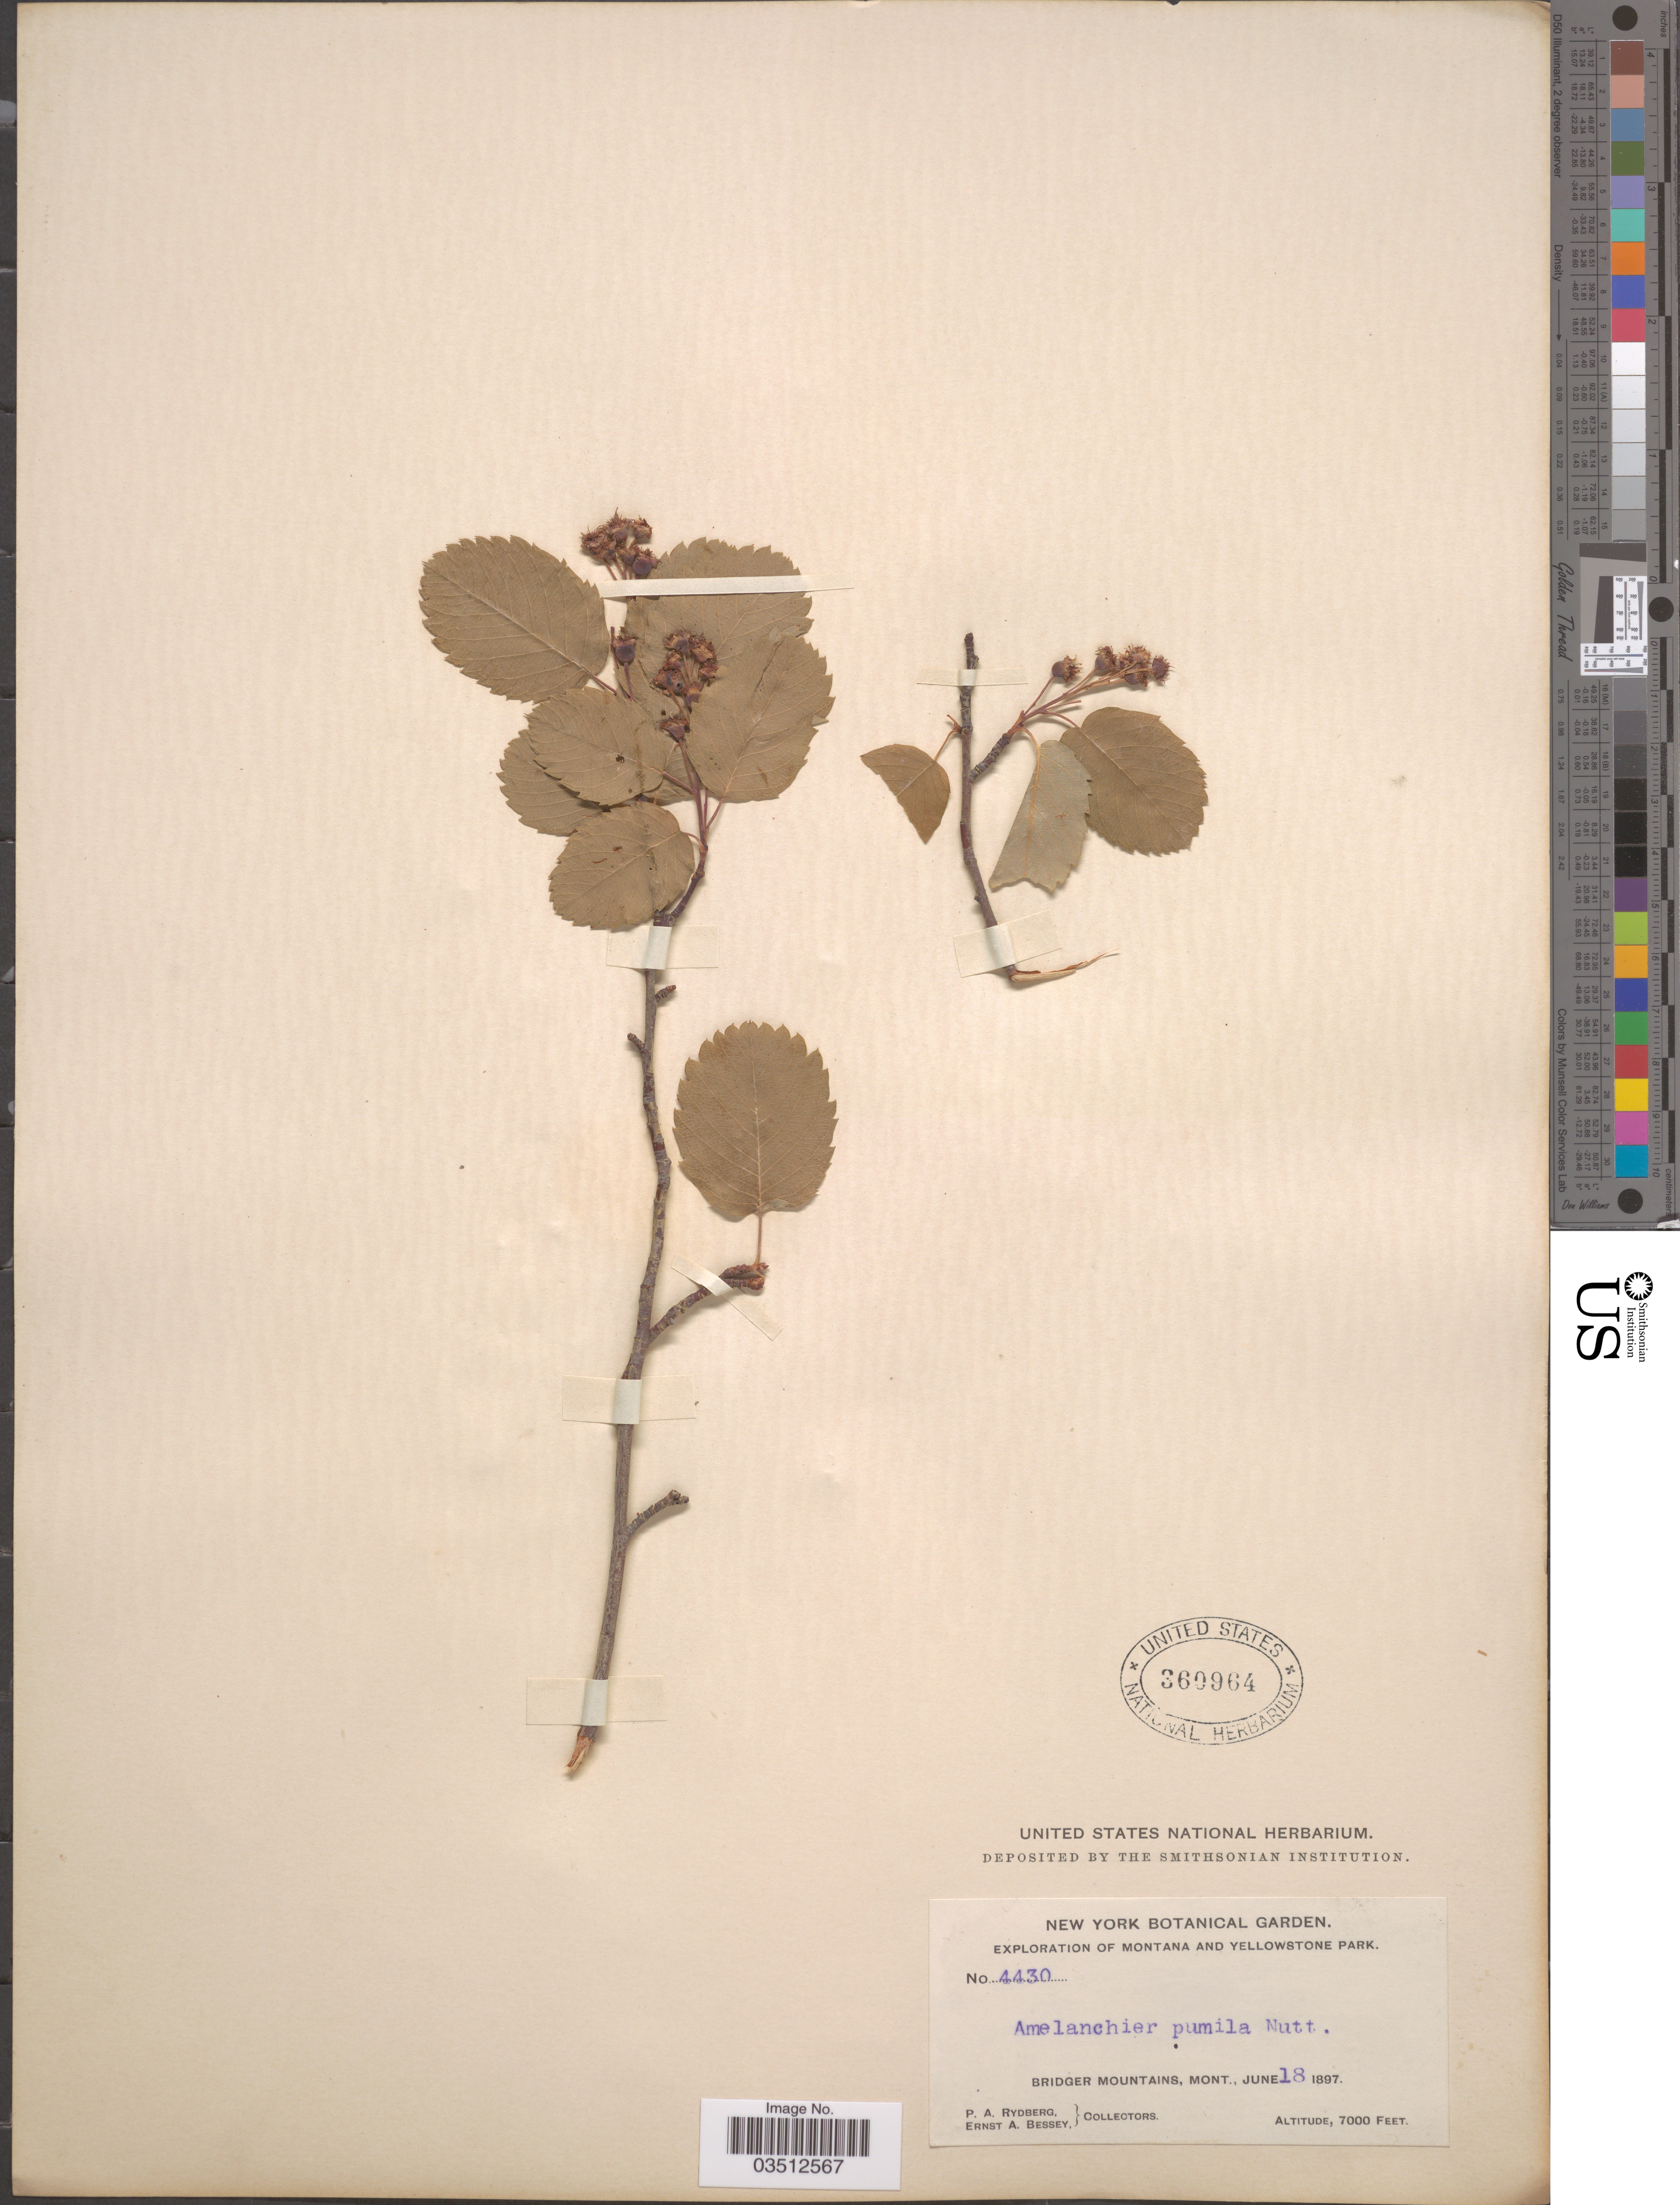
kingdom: Plantae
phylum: Tracheophyta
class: Magnoliopsida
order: Rosales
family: Rosaceae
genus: Amelanchier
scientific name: Amelanchier pumila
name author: (Nutt.) M. Roem.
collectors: P. A. Rydberg & E. A. Bessey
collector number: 4430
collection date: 1897-06-18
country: United States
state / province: Montana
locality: Montana and Yellowstone Park. Bridger Mountains.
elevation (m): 2134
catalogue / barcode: US 360964